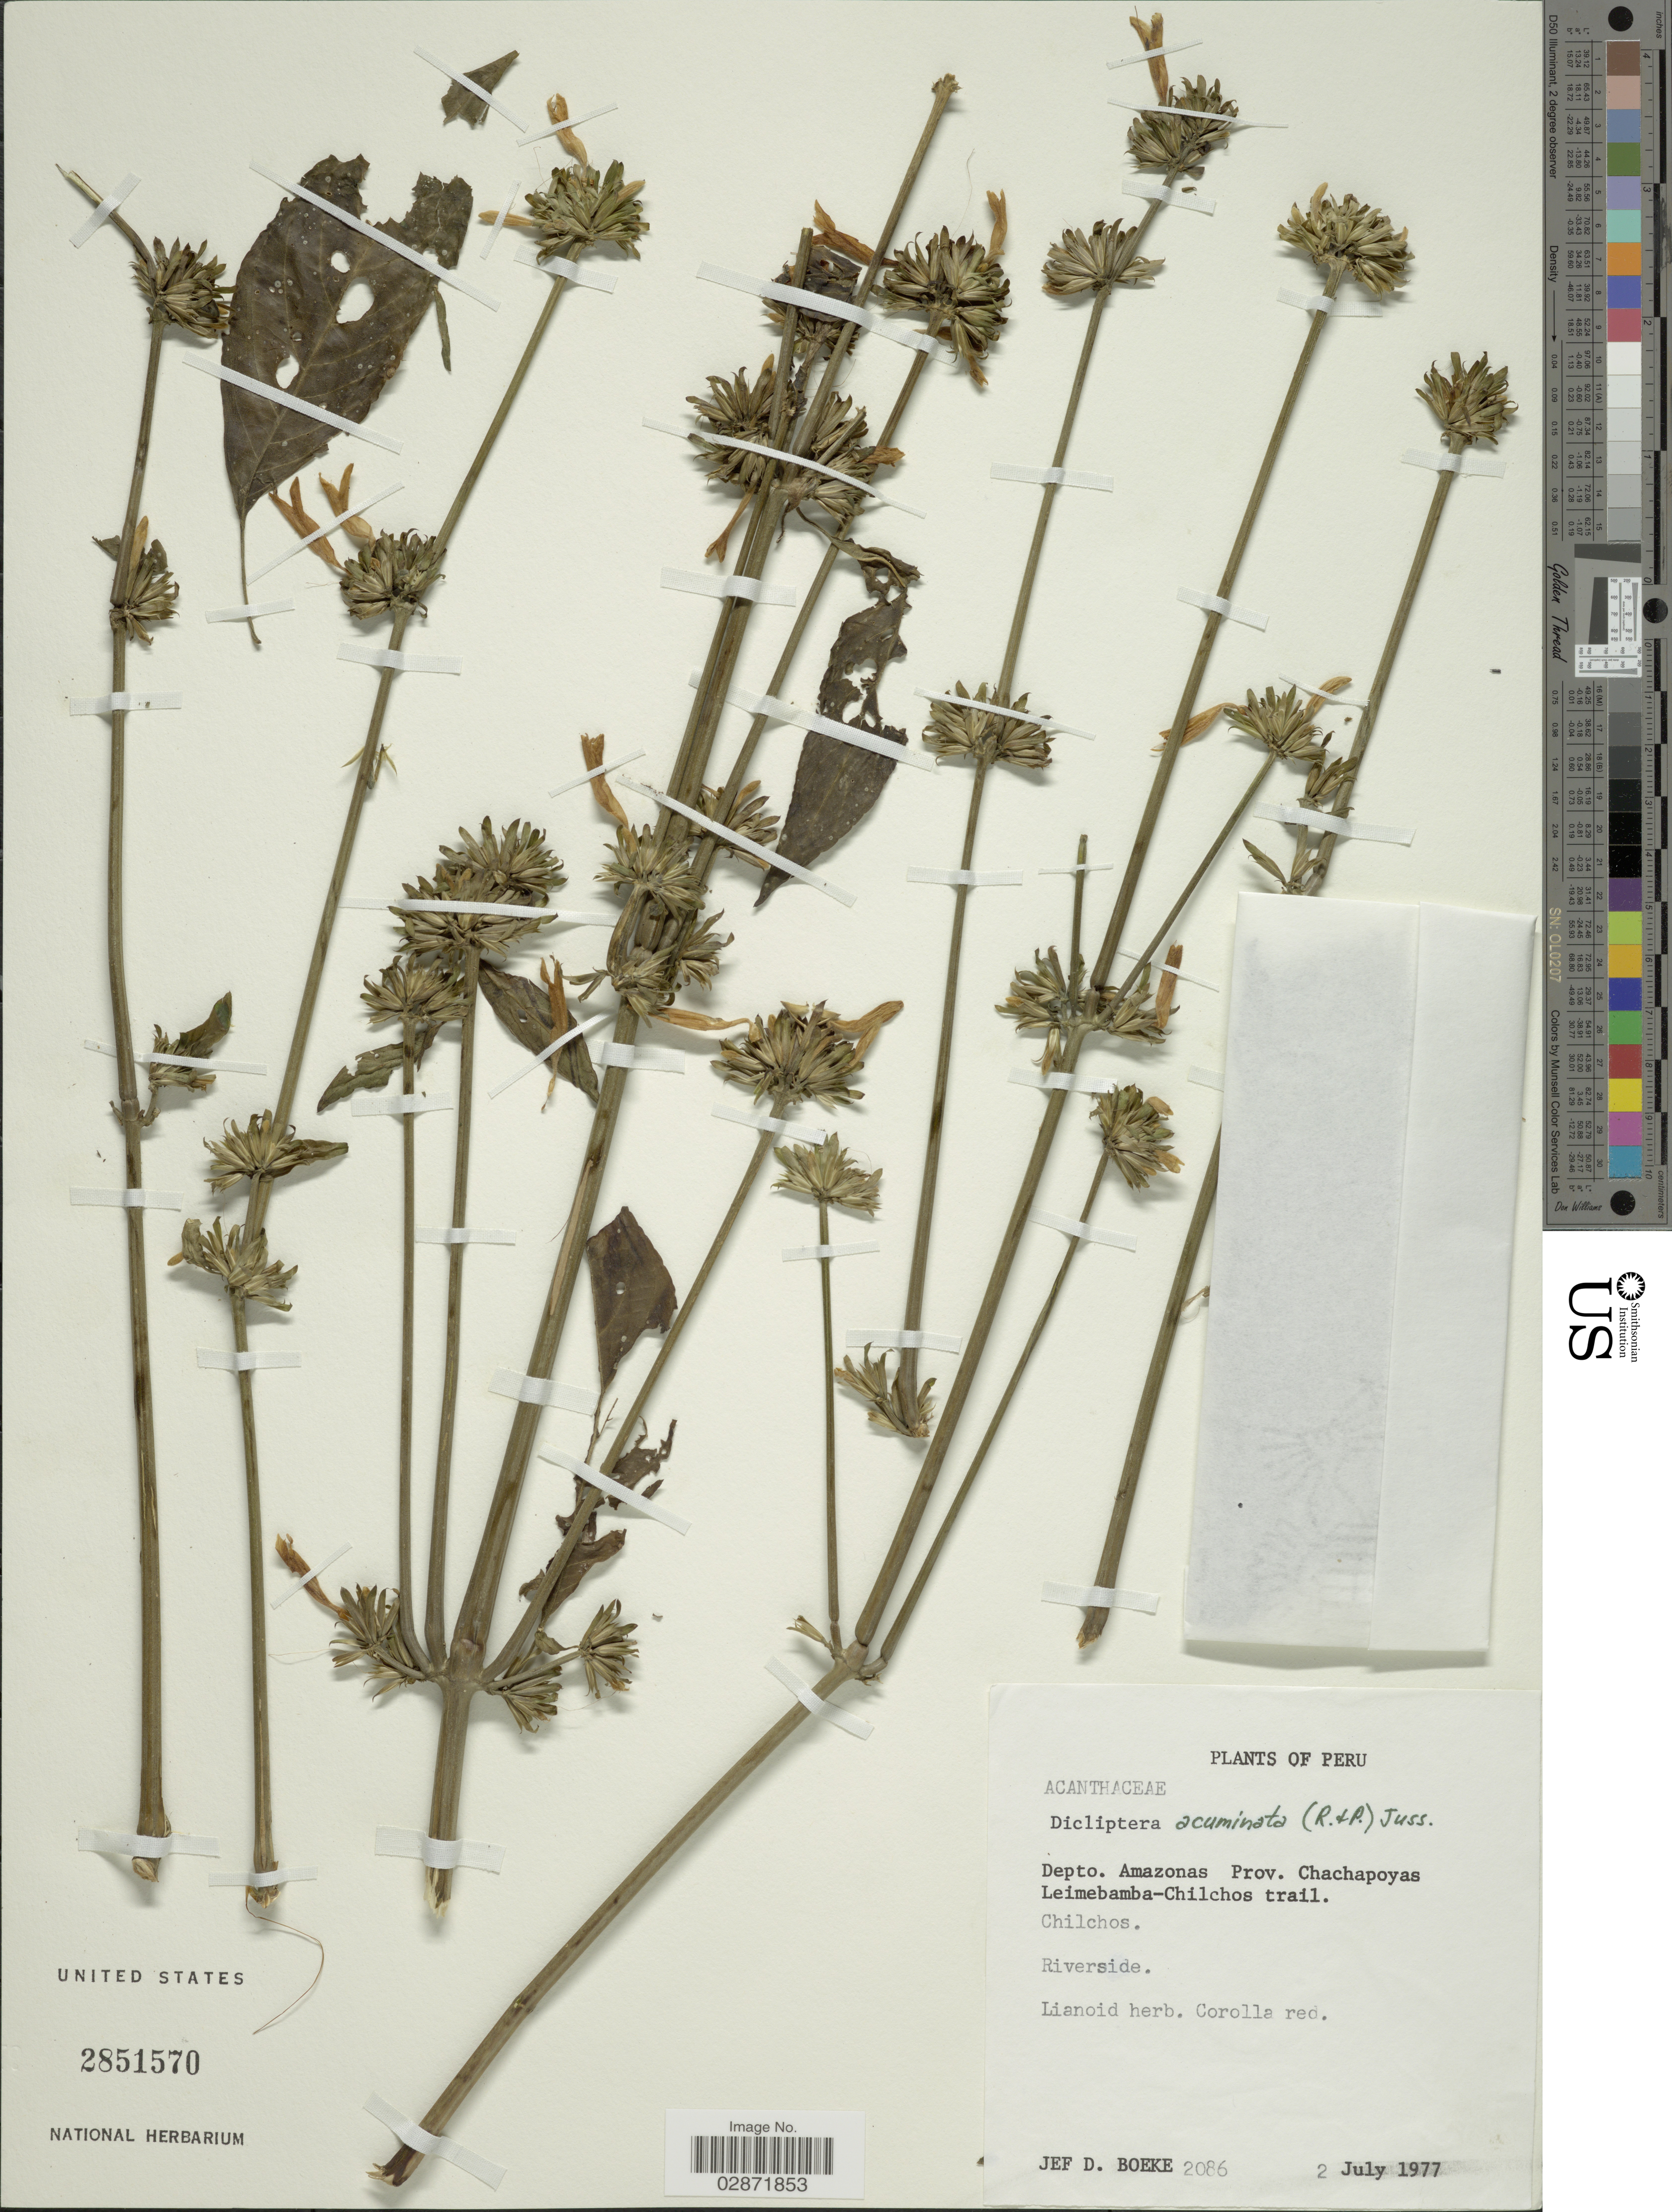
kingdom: Plantae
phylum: Tracheophyta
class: Magnoliopsida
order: Lamiales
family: Acanthaceae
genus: Dicliptera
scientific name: Dicliptera acuminata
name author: (Ruiz & Pav.) Juss.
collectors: J. Boeke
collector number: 2086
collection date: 1977-07-02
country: Peru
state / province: Amazonas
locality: Depto. Amazonas, Prov. Chachapoyas, Leimebamba-Chilchos trail, Chilchos.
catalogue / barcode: US 2851570